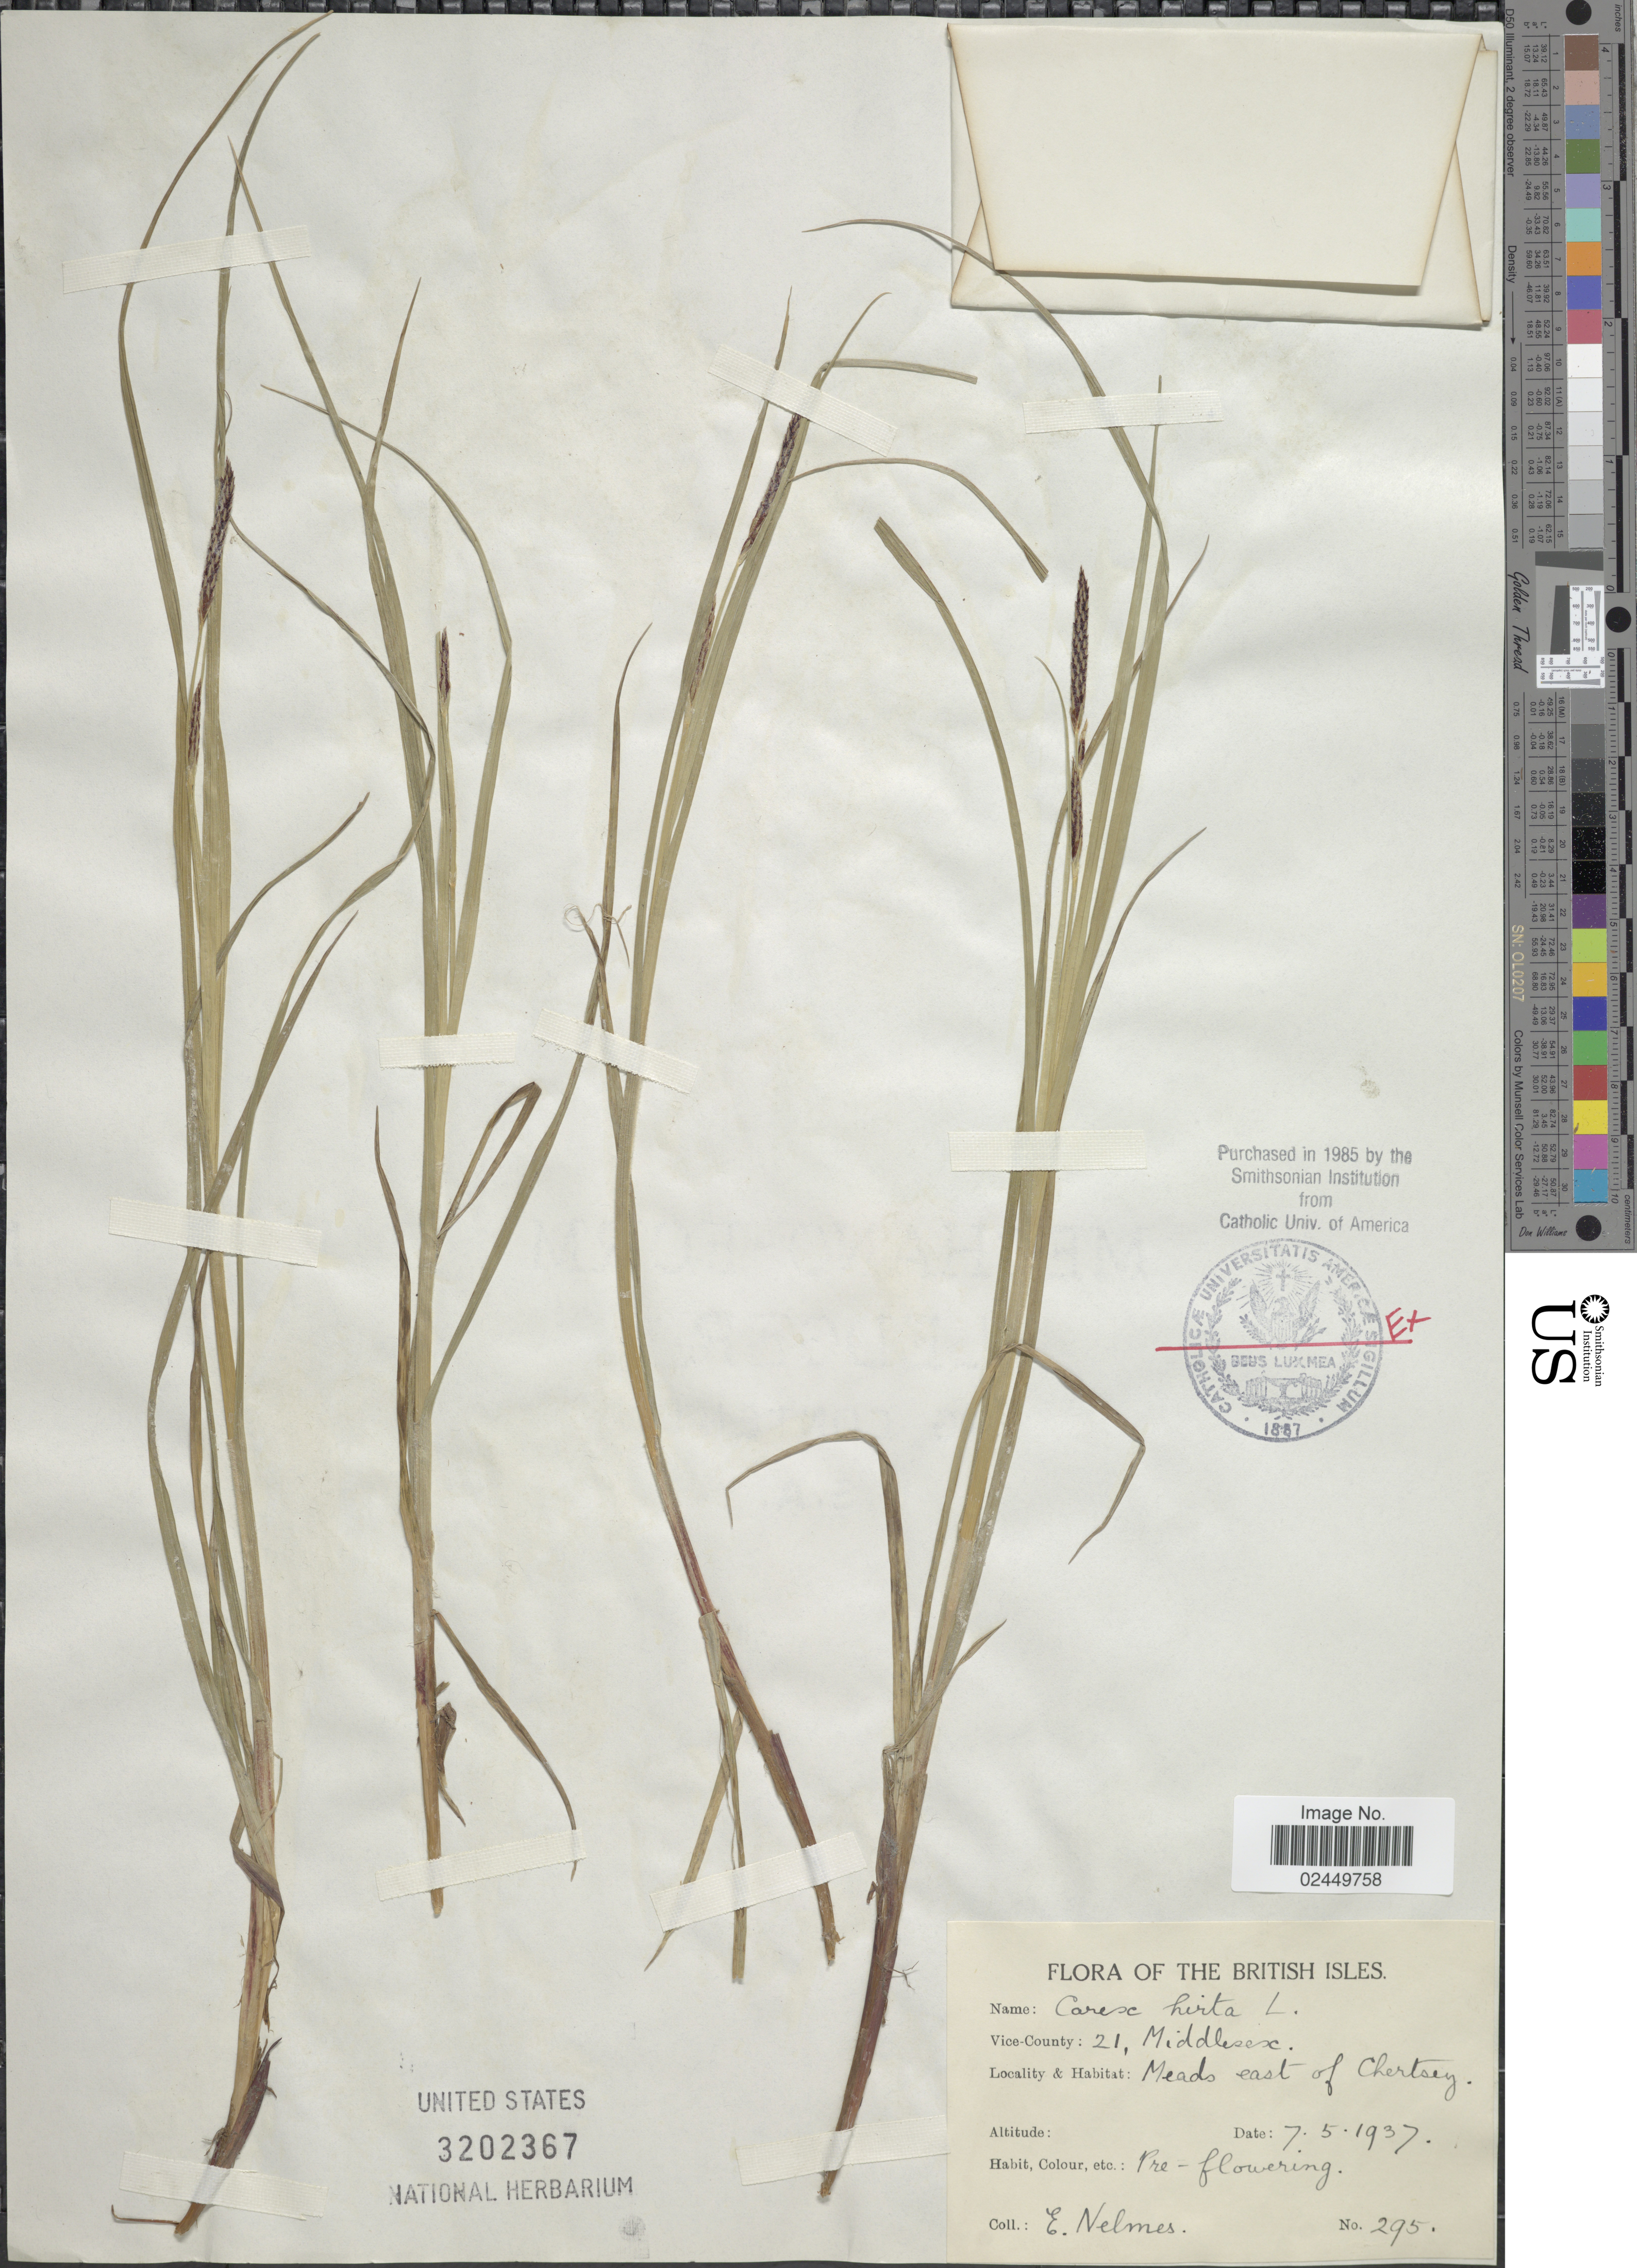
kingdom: Plantae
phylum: Tracheophyta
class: Liliopsida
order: Poales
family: Cyperaceae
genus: Carex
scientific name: Carex hirta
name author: L.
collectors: E. Nelmes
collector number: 295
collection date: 1937-05-07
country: United Kingdom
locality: British Isles. 21, Middlesex. east of Chertsey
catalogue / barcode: US 3202367